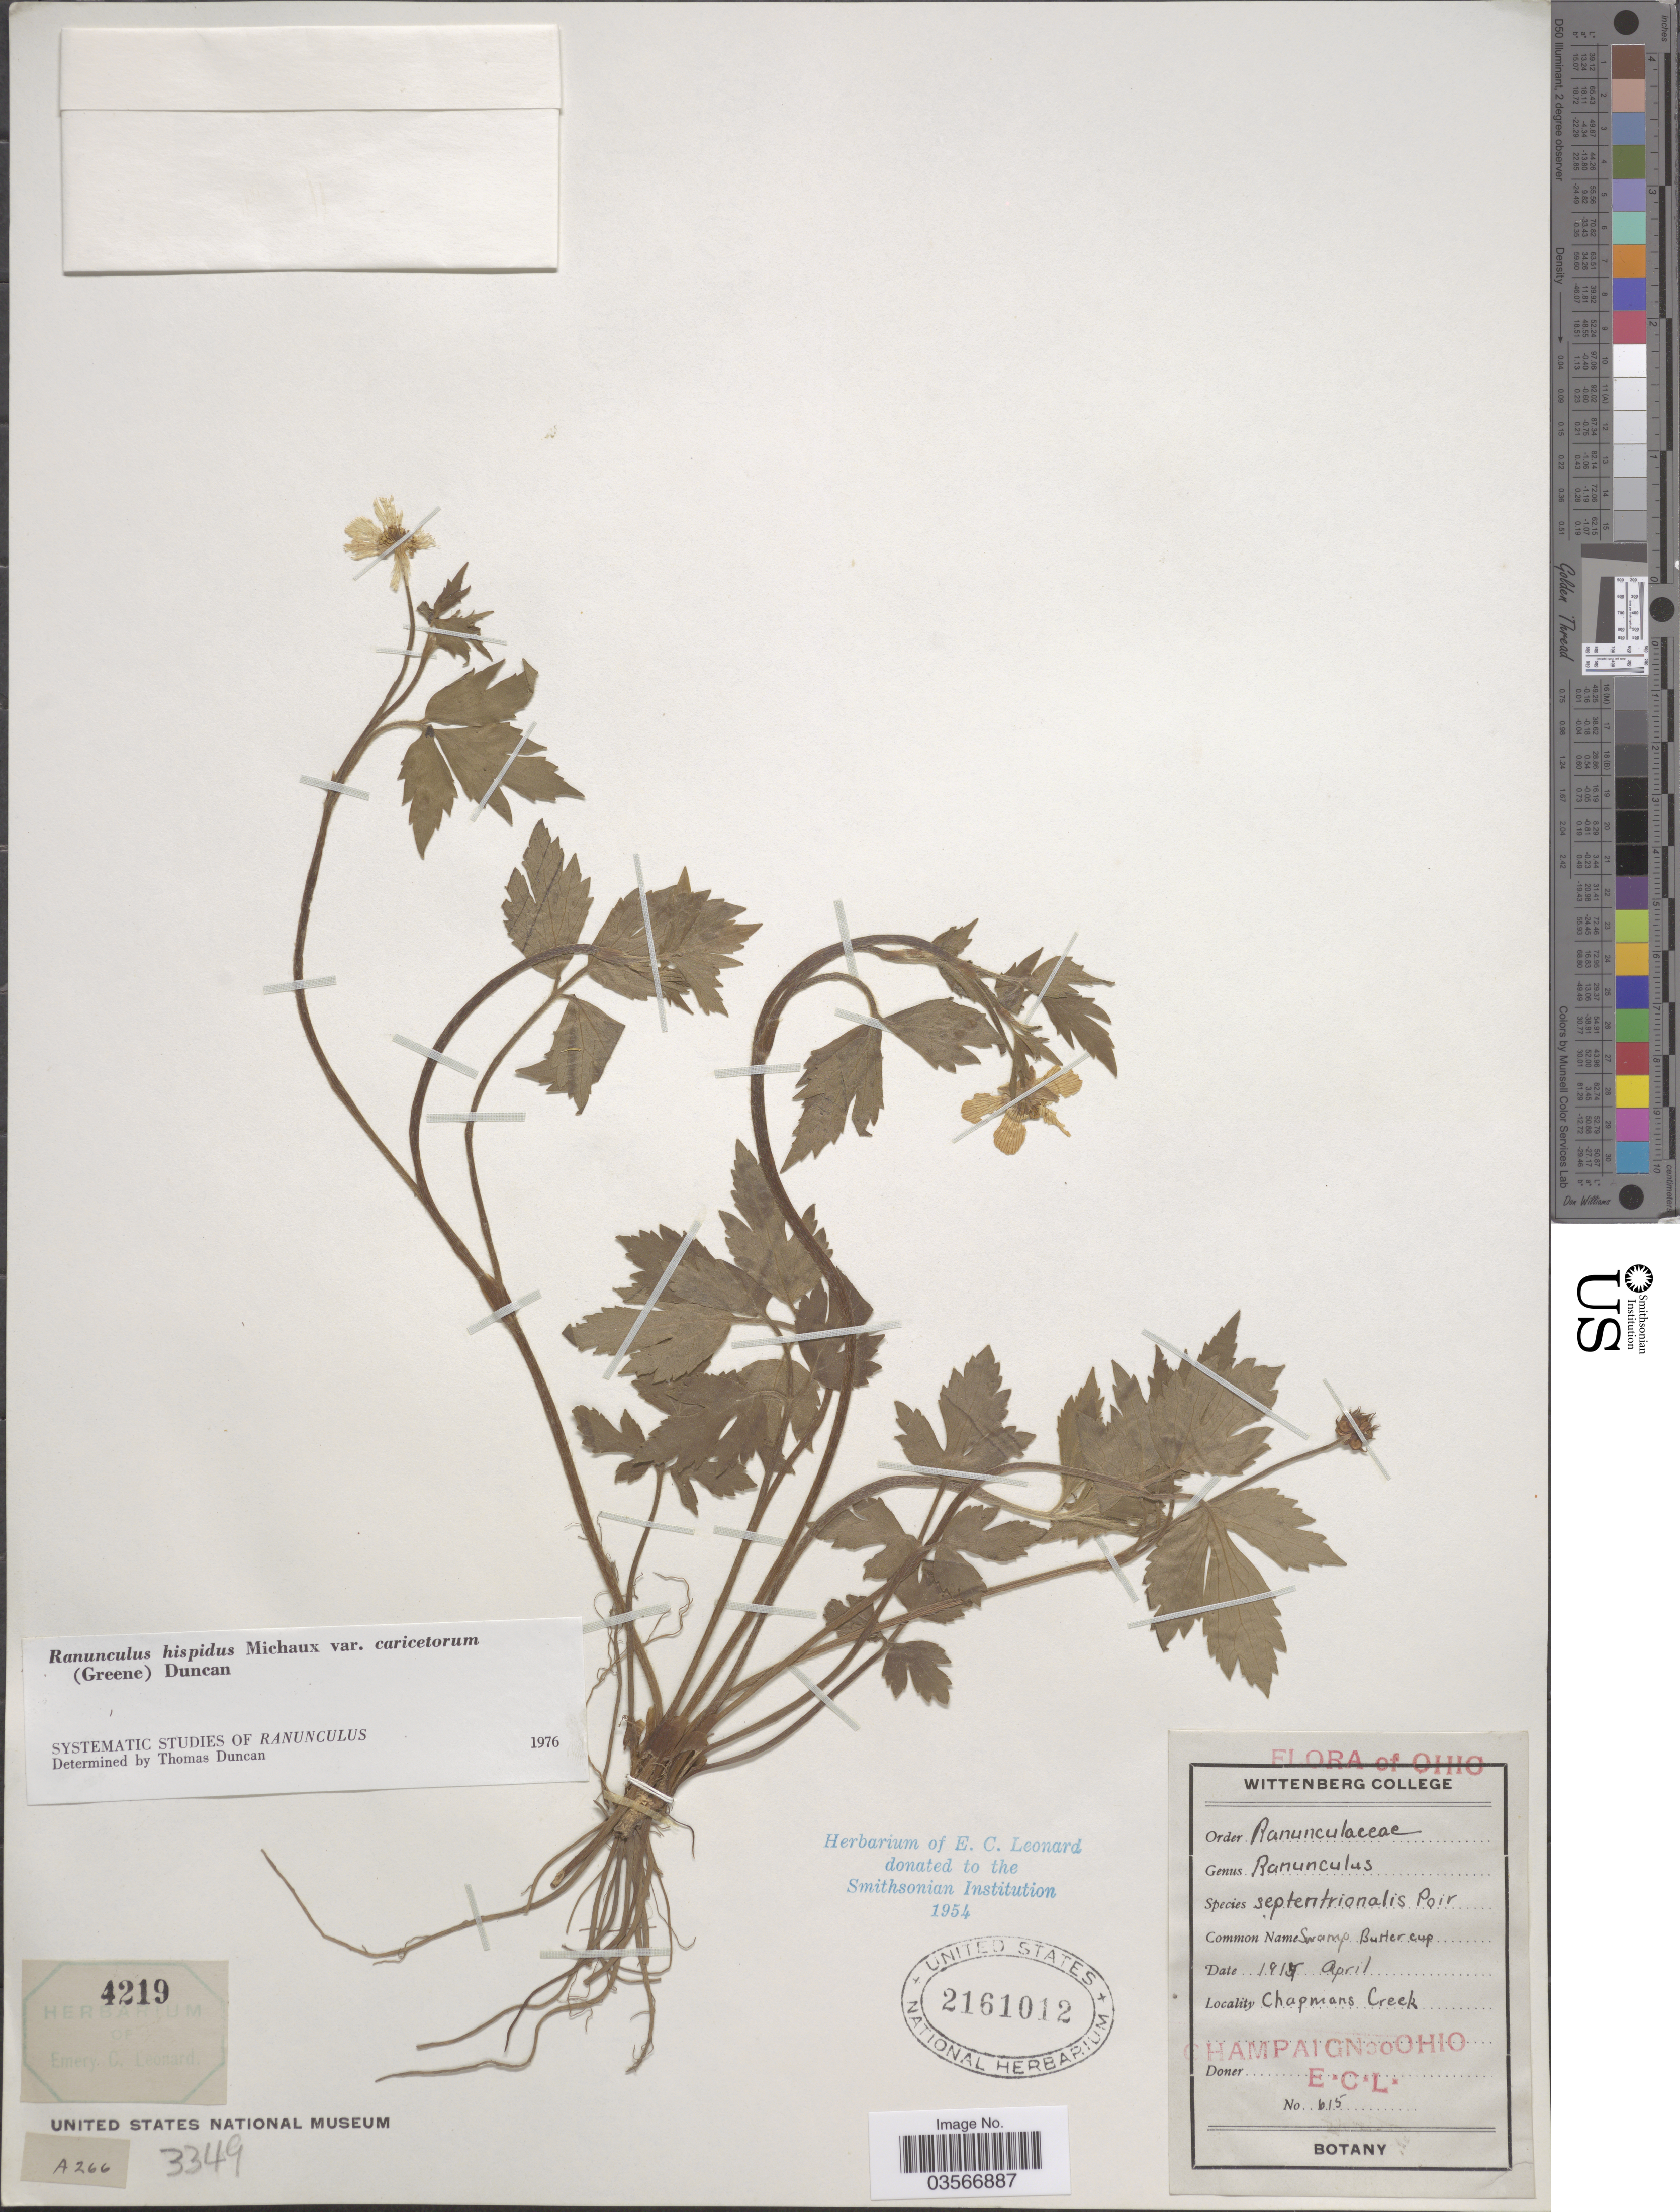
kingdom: Plantae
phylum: Tracheophyta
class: Magnoliopsida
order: Ranunculales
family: Ranunculaceae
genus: Ranunculus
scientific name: Ranunculus hispidus var. caricetorum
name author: Michx.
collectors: E. C. Leonard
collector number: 615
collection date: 1915-04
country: United States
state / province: Ohio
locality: Chapmans Creek. Champaign Co.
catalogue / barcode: US 2161012